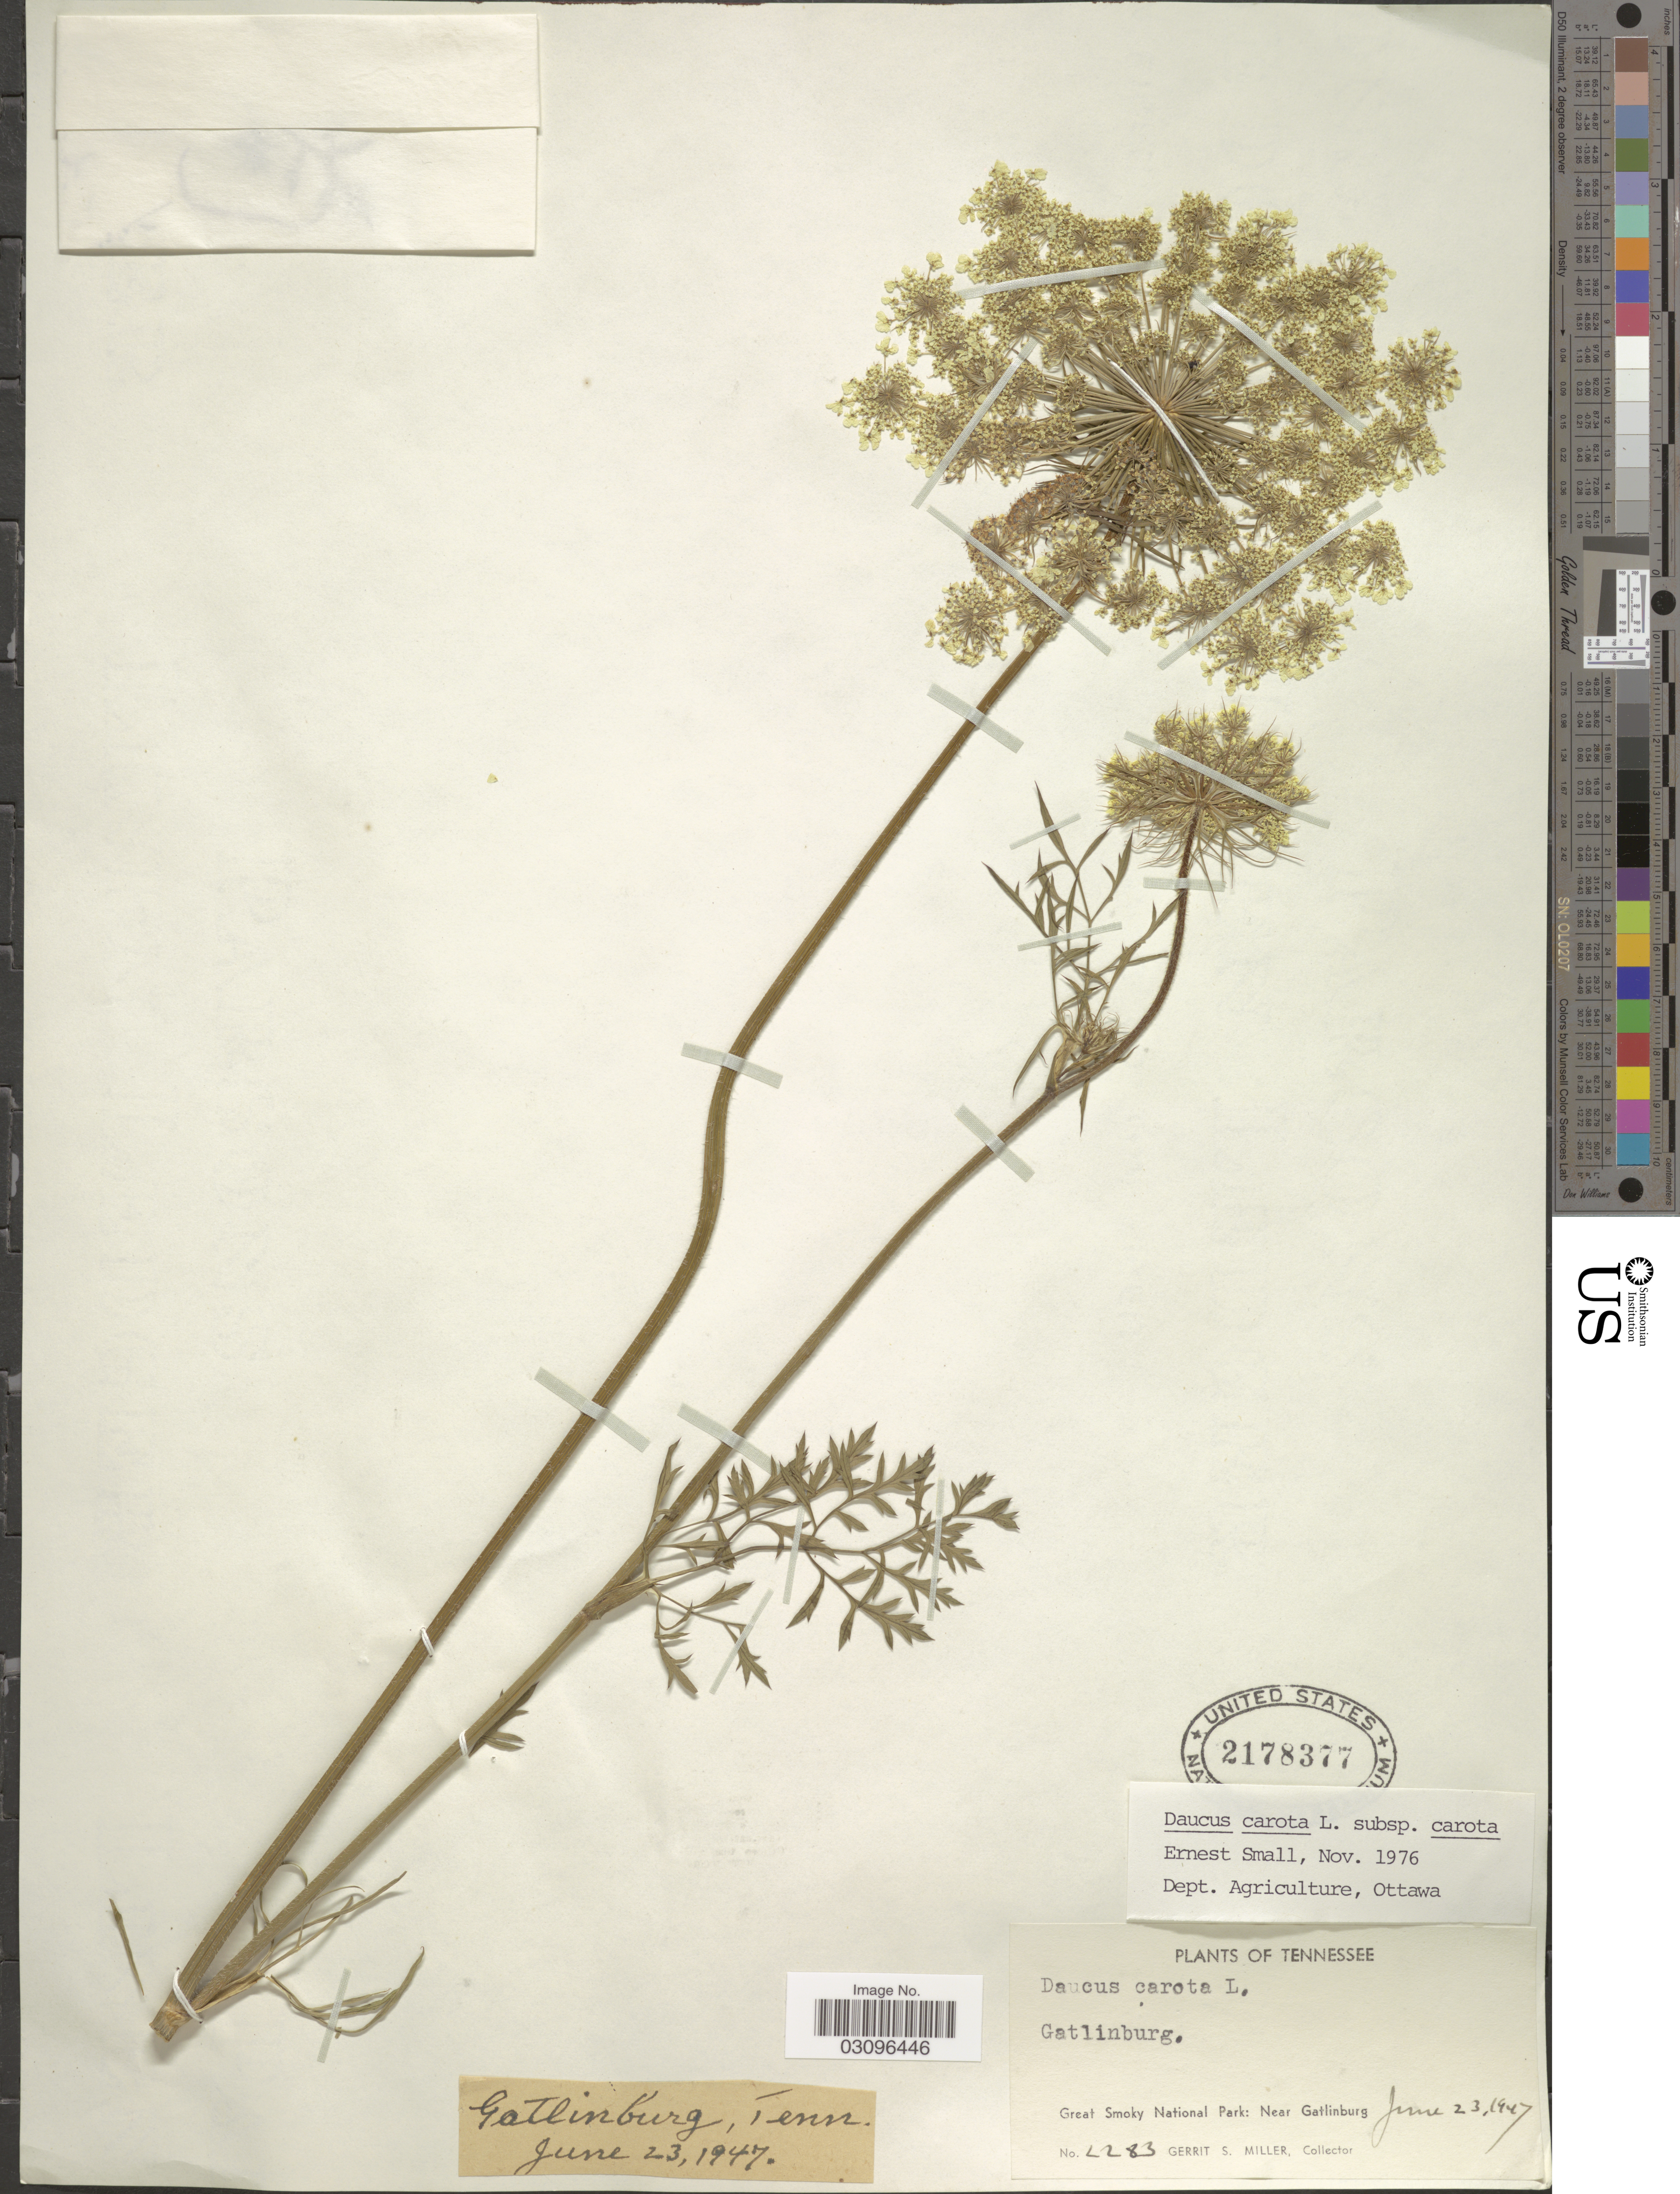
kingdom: Plantae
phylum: Tracheophyta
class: Magnoliopsida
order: Apiales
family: Apiaceae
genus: Daucus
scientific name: Daucus carota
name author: L.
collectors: G. S. Miller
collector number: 2283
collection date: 1947-06-23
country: United States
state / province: Tennessee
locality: Gatlinburg. Great Smoky National Park: Near Gatlinburg.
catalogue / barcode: US 2178377